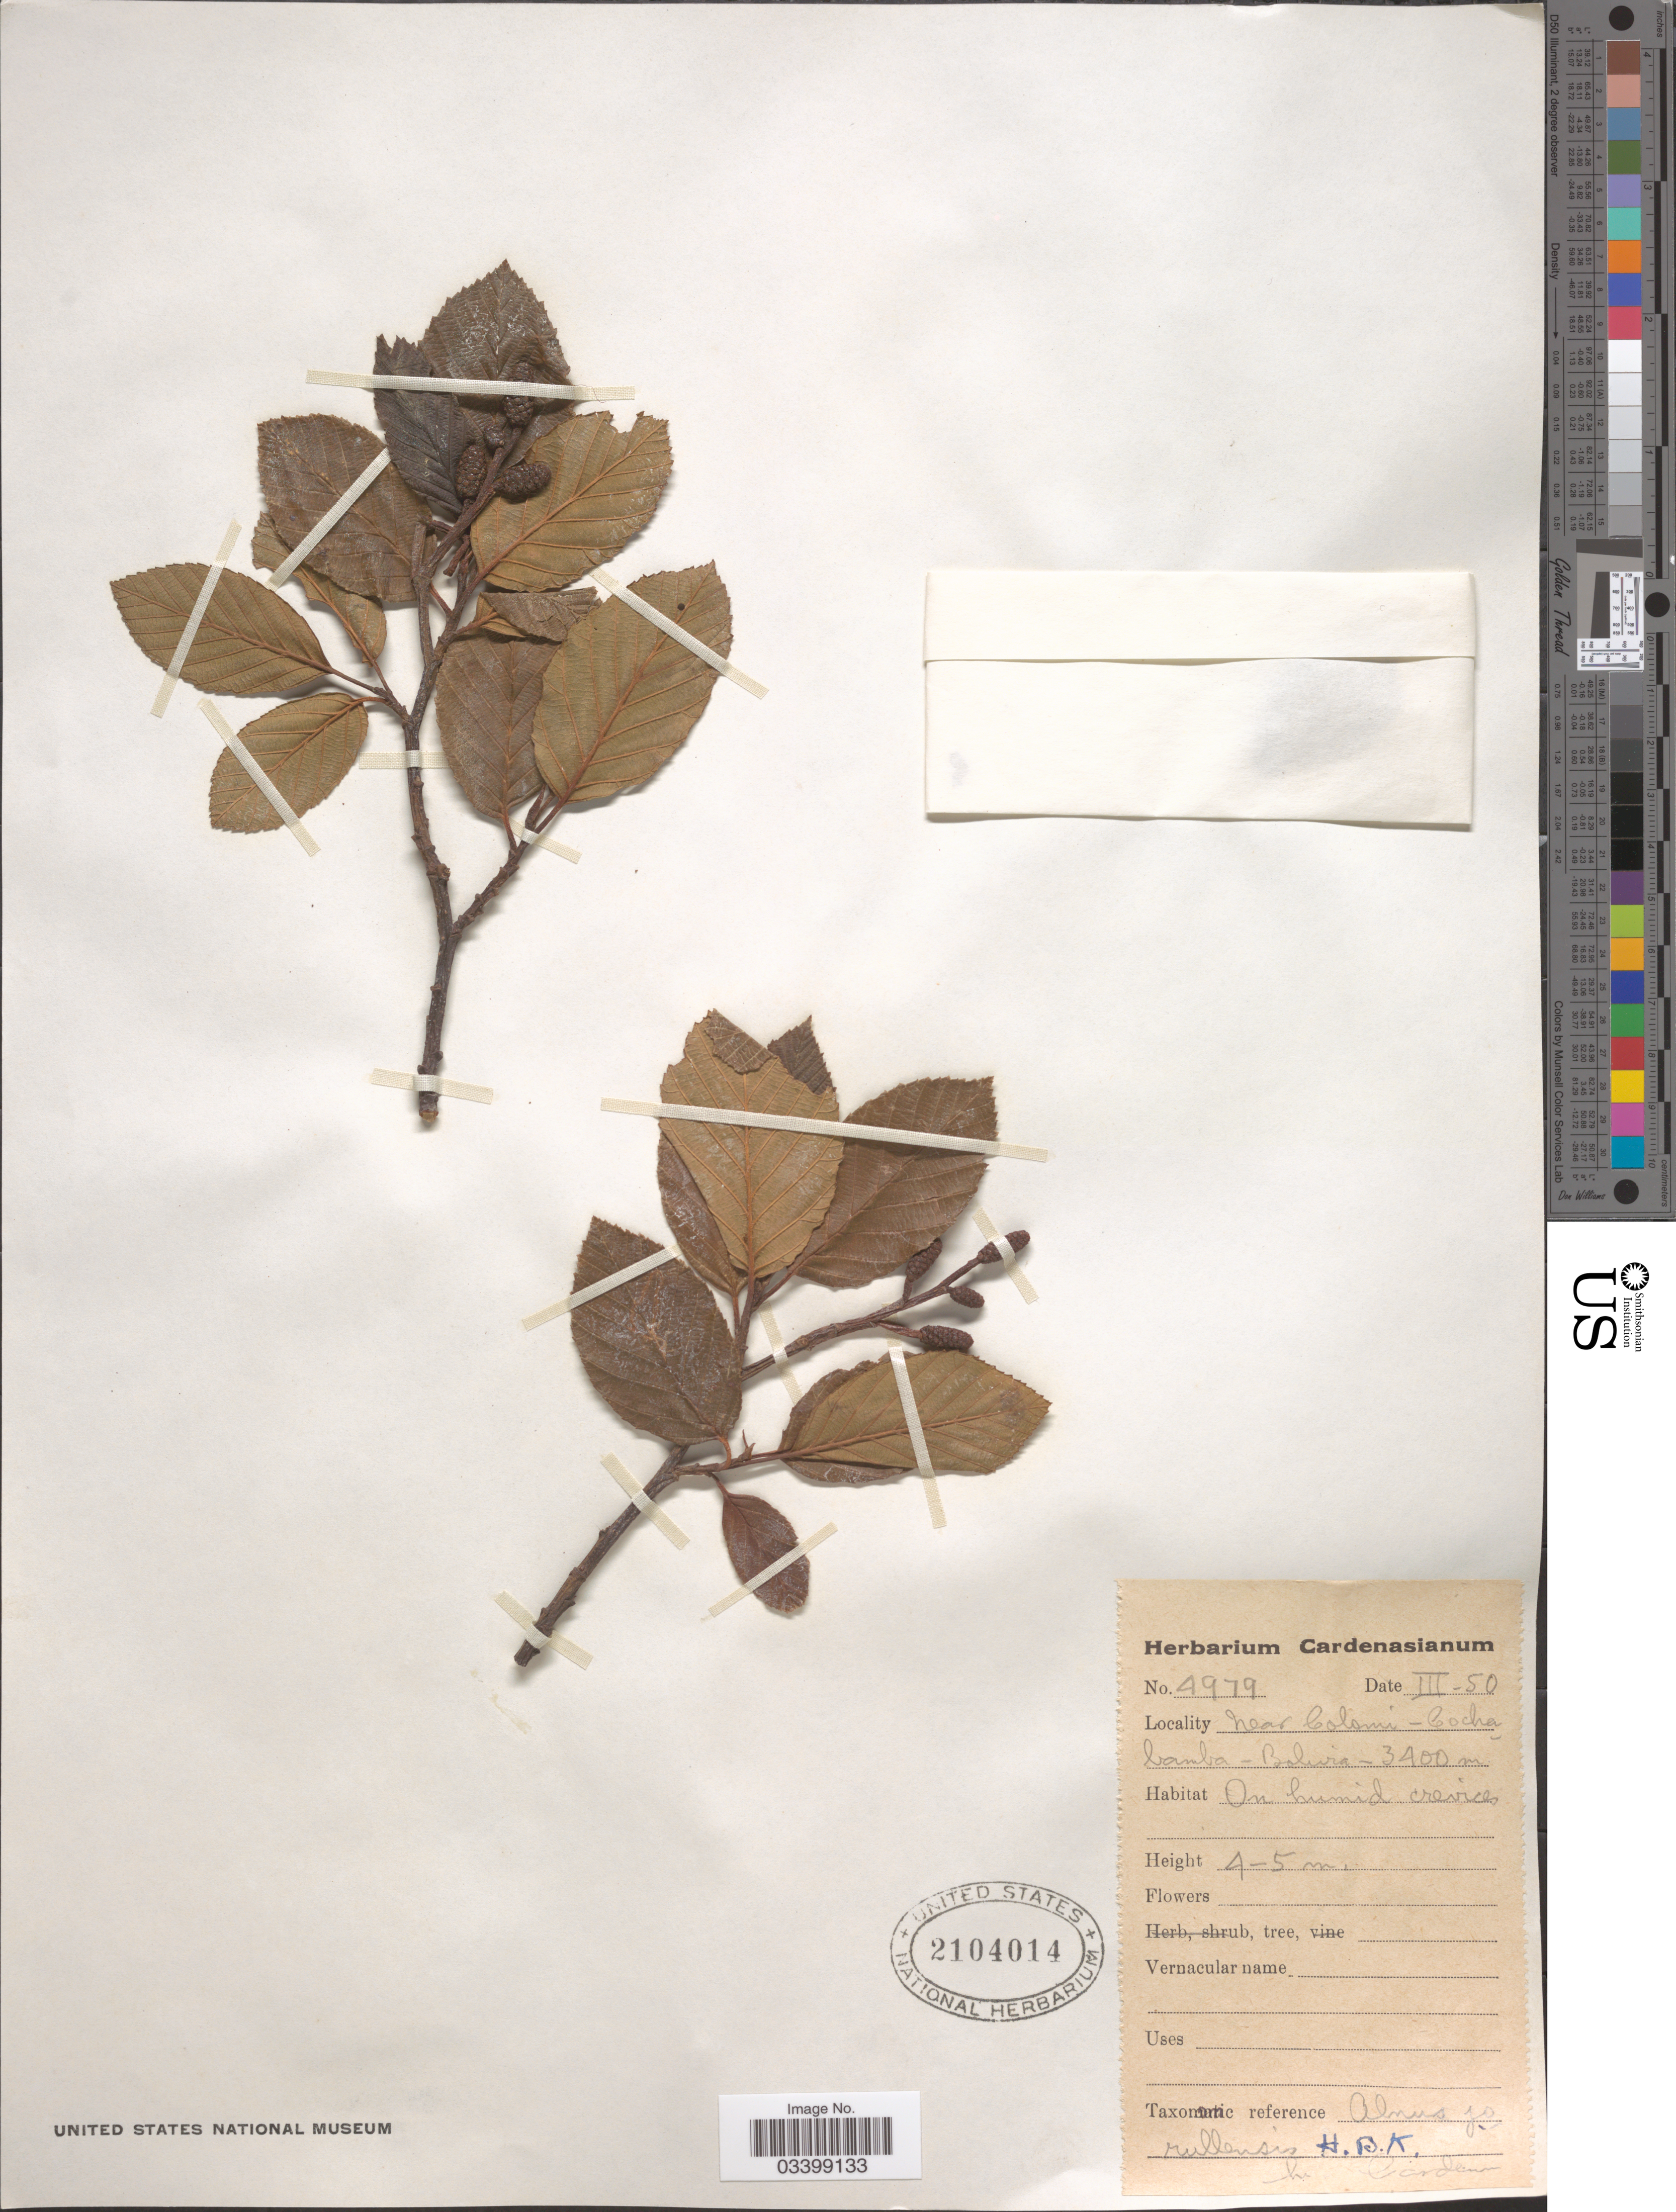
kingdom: Plantae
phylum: Tracheophyta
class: Magnoliopsida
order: Fagales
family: Betulaceae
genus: Alnus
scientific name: Alnus acuminata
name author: Kunth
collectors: H. Cardenas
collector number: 4979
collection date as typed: Transcribed d/m/y: /3/50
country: Bolivia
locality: Near Colomi-Cochabamba.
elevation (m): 3400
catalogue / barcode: US 2104014